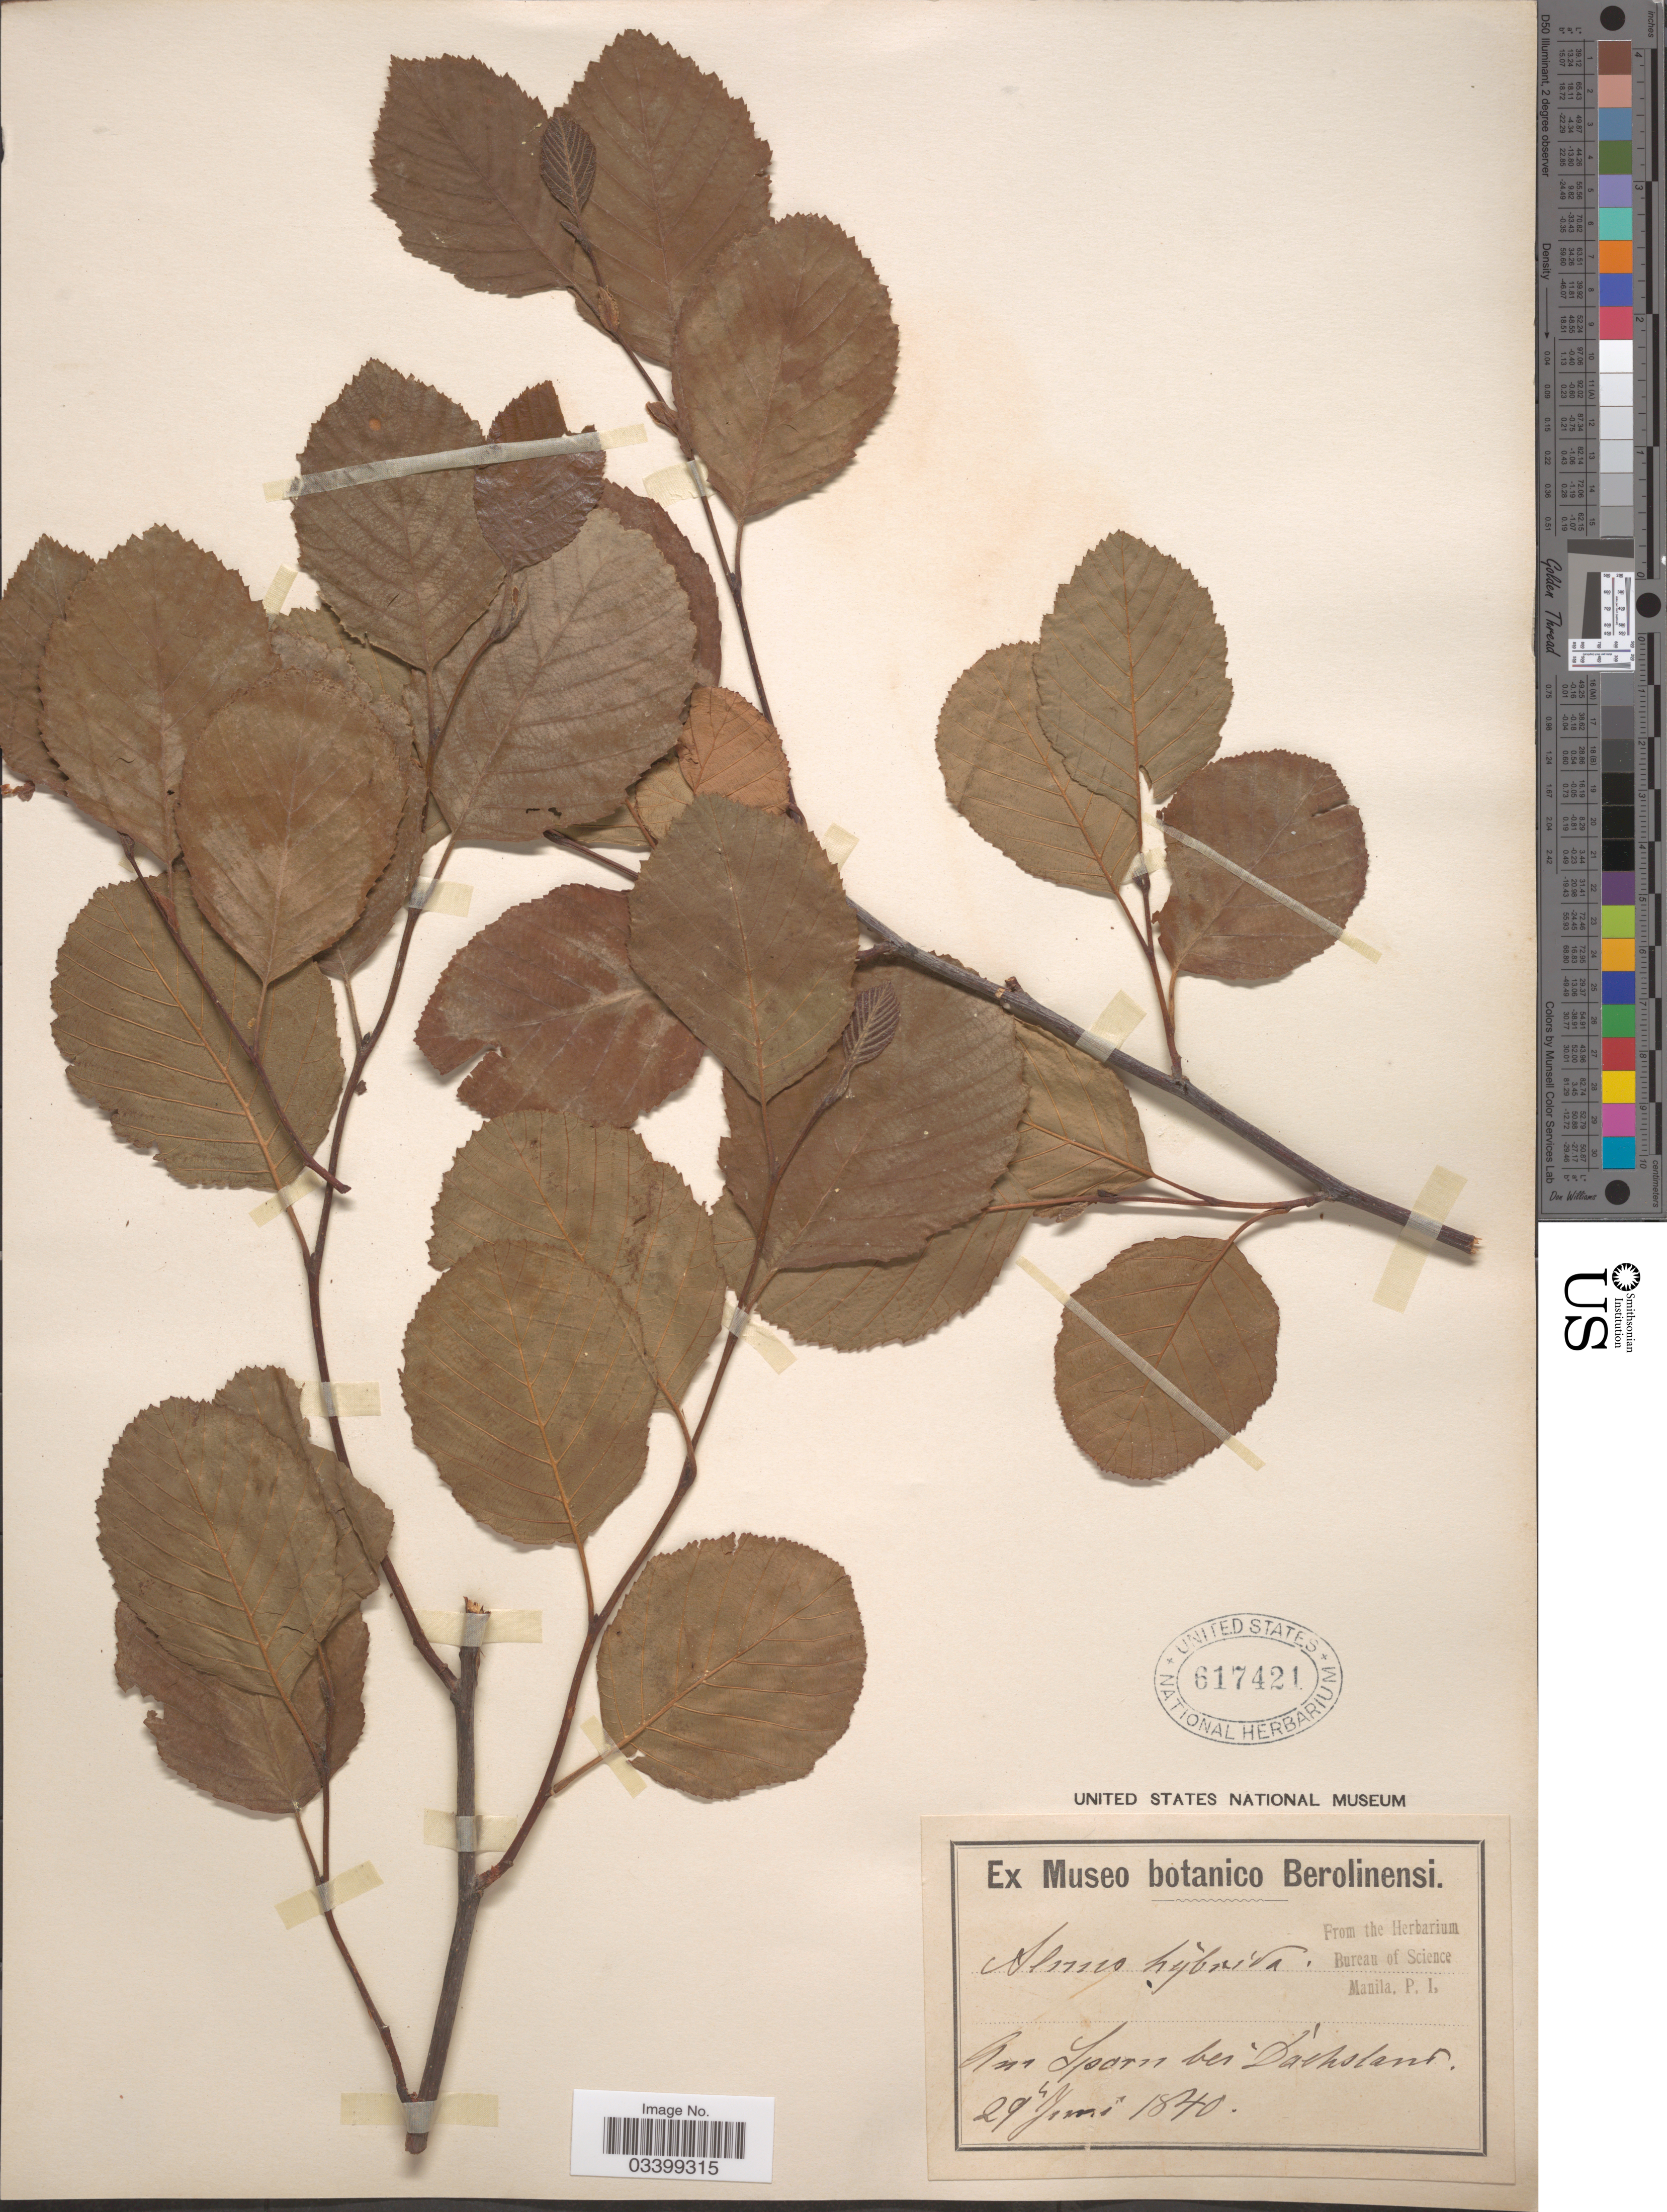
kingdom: Plantae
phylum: Tracheophyta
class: Magnoliopsida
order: Fagales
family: Betulaceae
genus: Alnus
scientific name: Alnus hybrida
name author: Rchb.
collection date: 1840-06-29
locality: Am Sparn bei Dachsland. [interpreted]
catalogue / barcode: US 617421